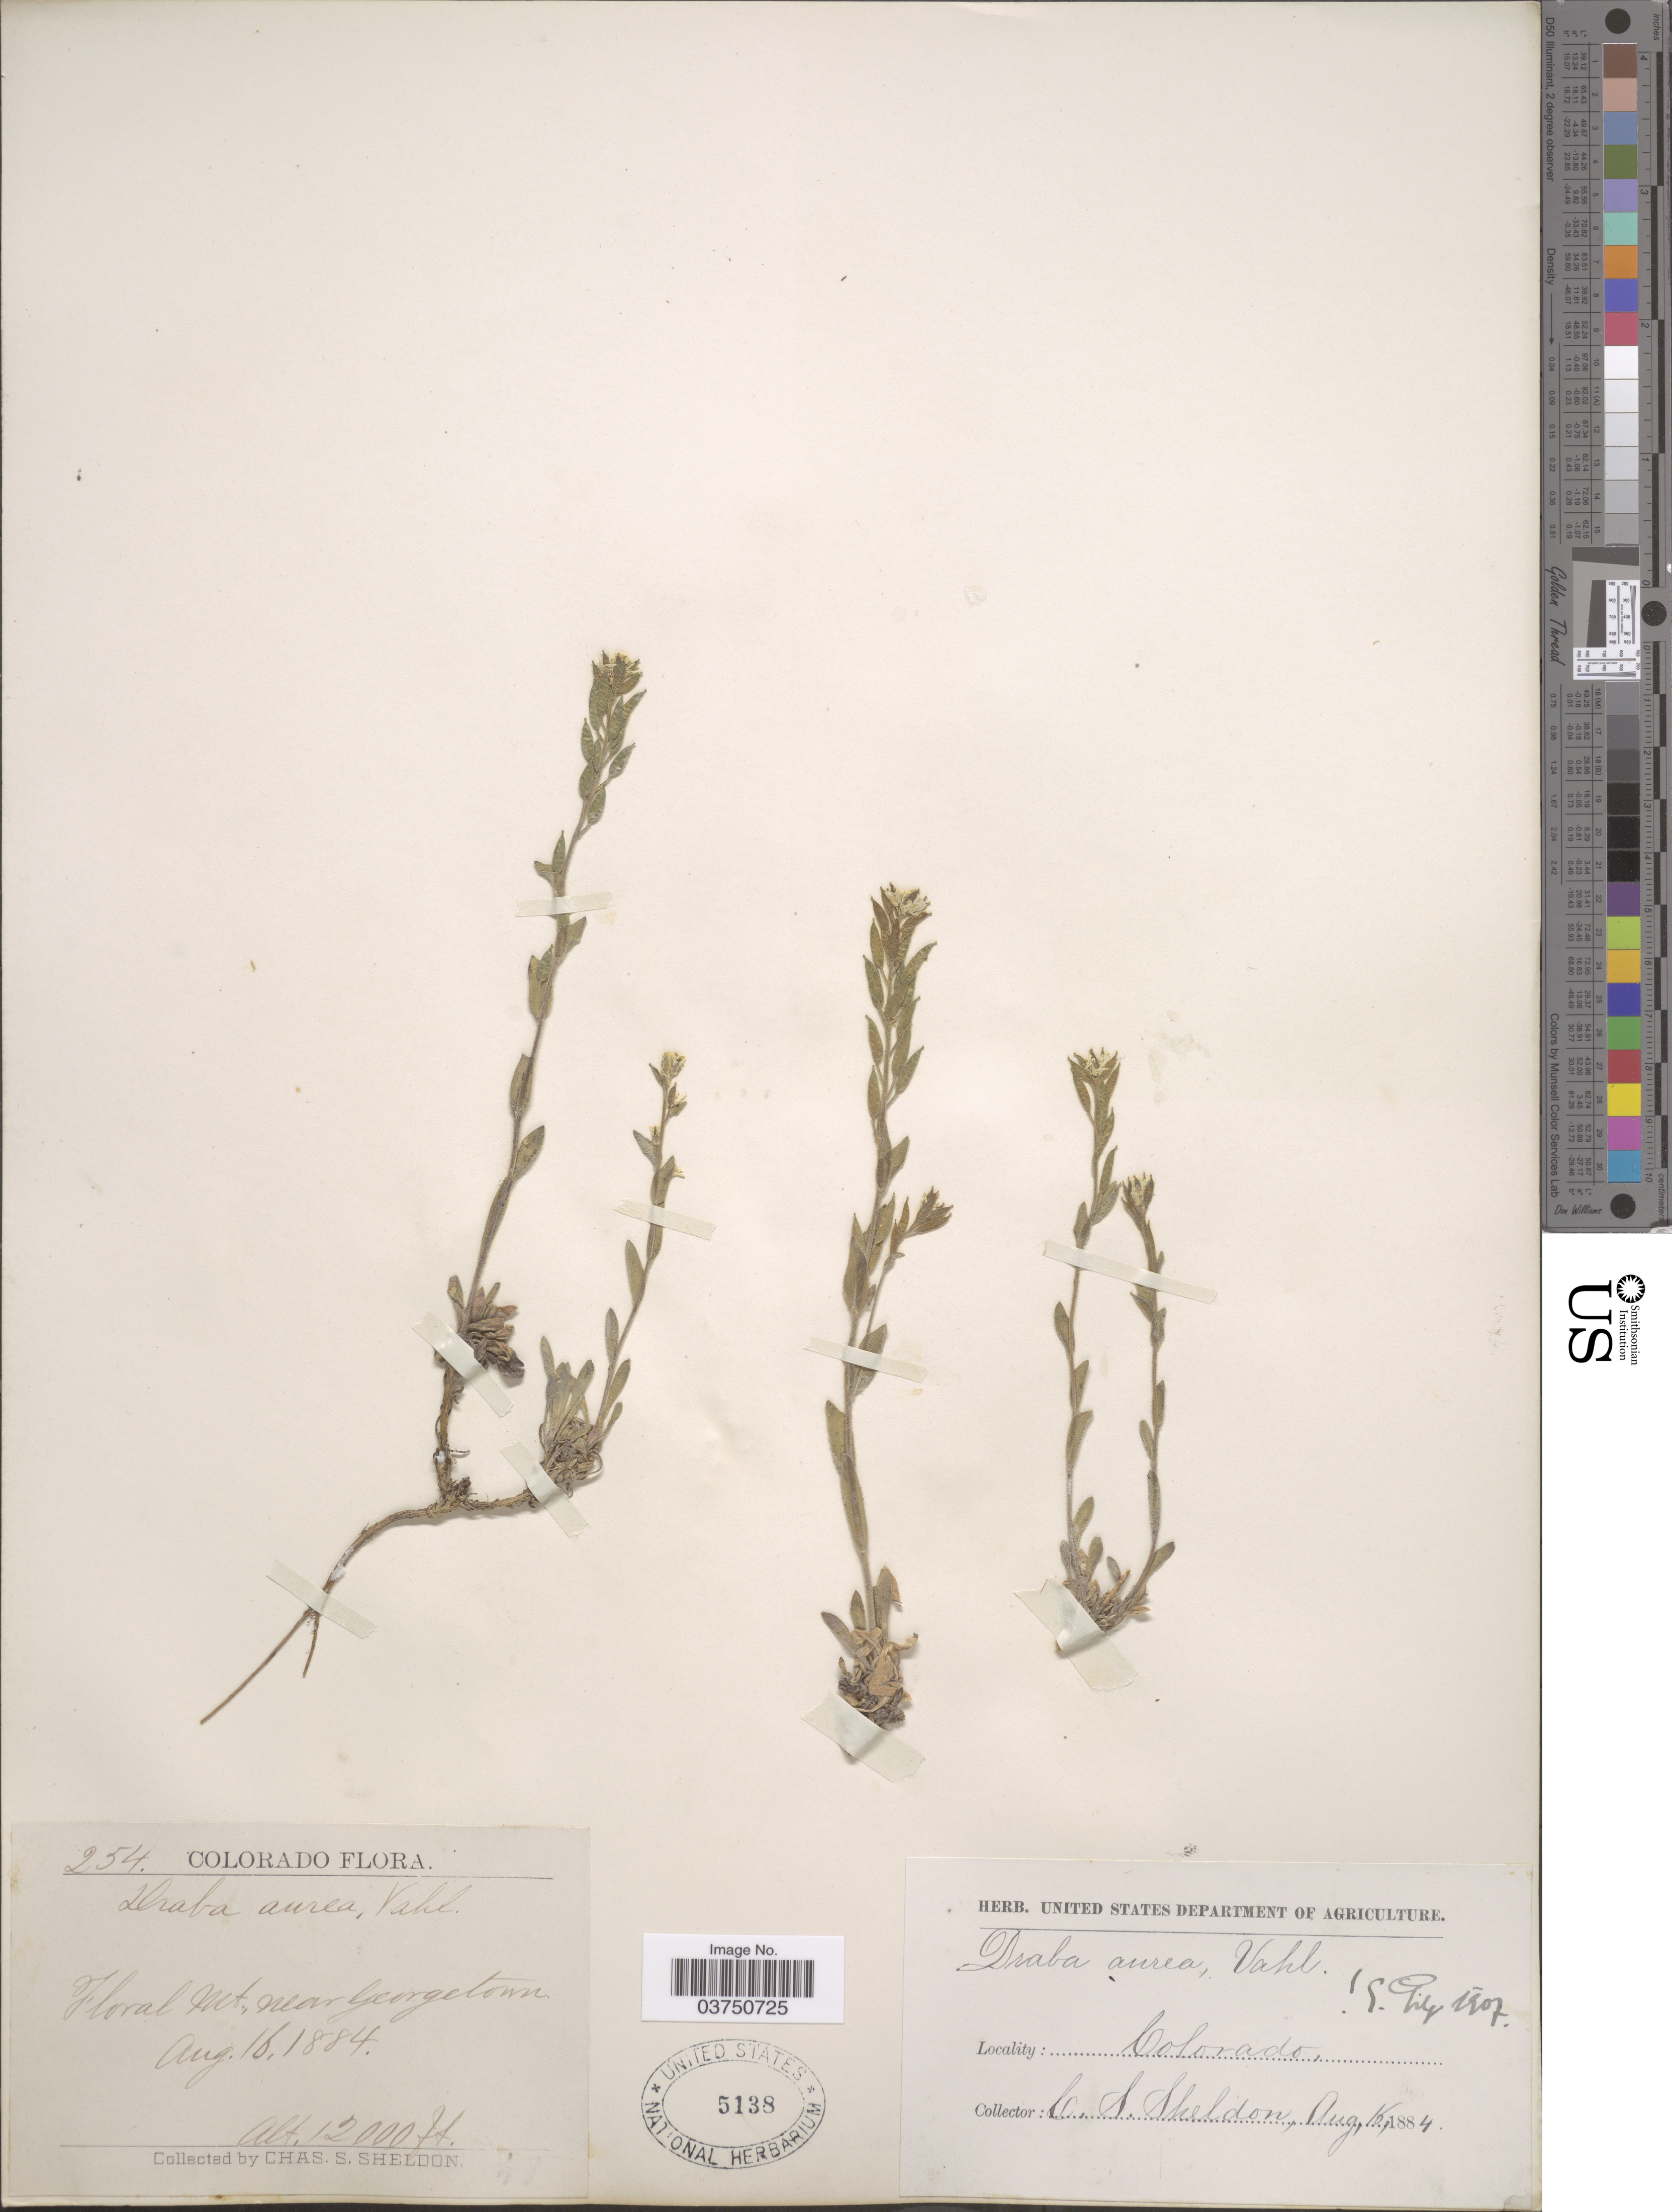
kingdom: Plantae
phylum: Tracheophyta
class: Magnoliopsida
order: Brassicales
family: Brassicaceae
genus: Draba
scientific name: Draba aurea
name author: Vahl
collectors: C. S. Sheldon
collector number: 254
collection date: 1884-08-16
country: United States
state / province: Colorado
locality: Floral Mt., near Georgetown.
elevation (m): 3658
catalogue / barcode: US 5138